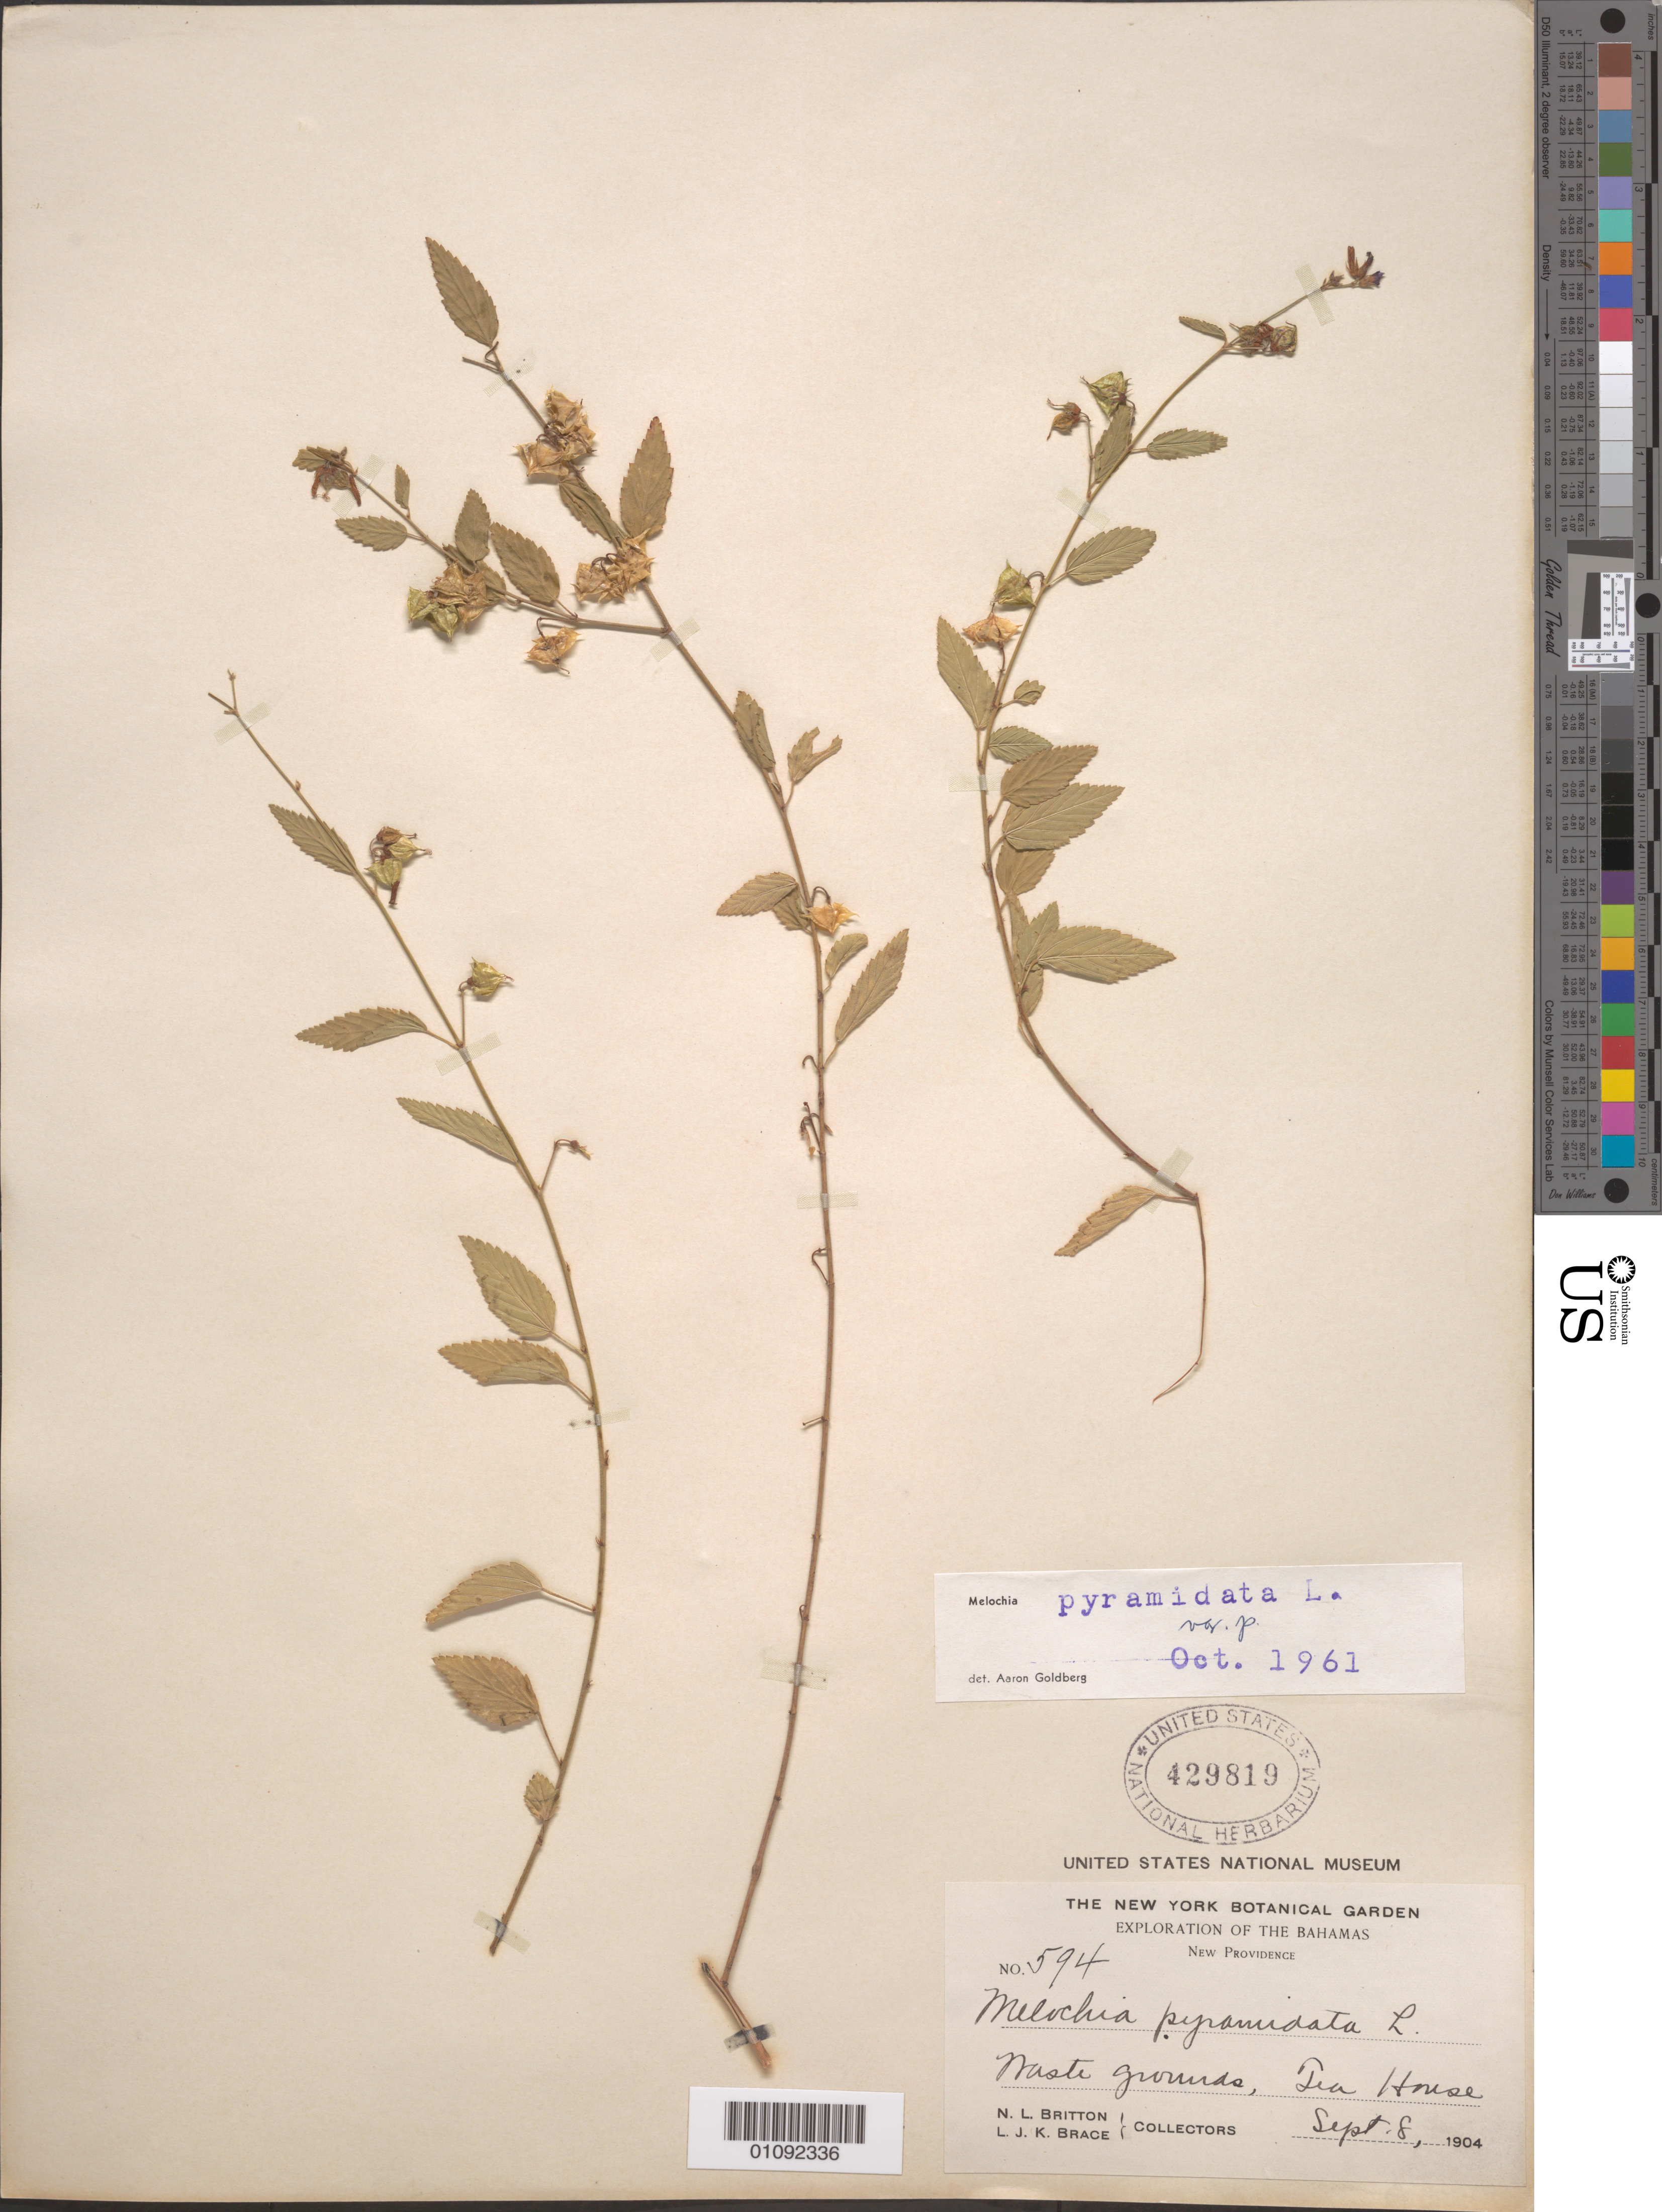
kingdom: Plantae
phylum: Tracheophyta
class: Magnoliopsida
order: Malvales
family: Malvaceae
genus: Melochia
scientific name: Melochia pyramidata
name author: L.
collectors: N. Britton & L. J. K. Brace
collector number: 594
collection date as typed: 08 Sep 1904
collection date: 1904-09-08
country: Bahamas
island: New Providence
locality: (Maste) grounds, Tea House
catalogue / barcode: US 429819